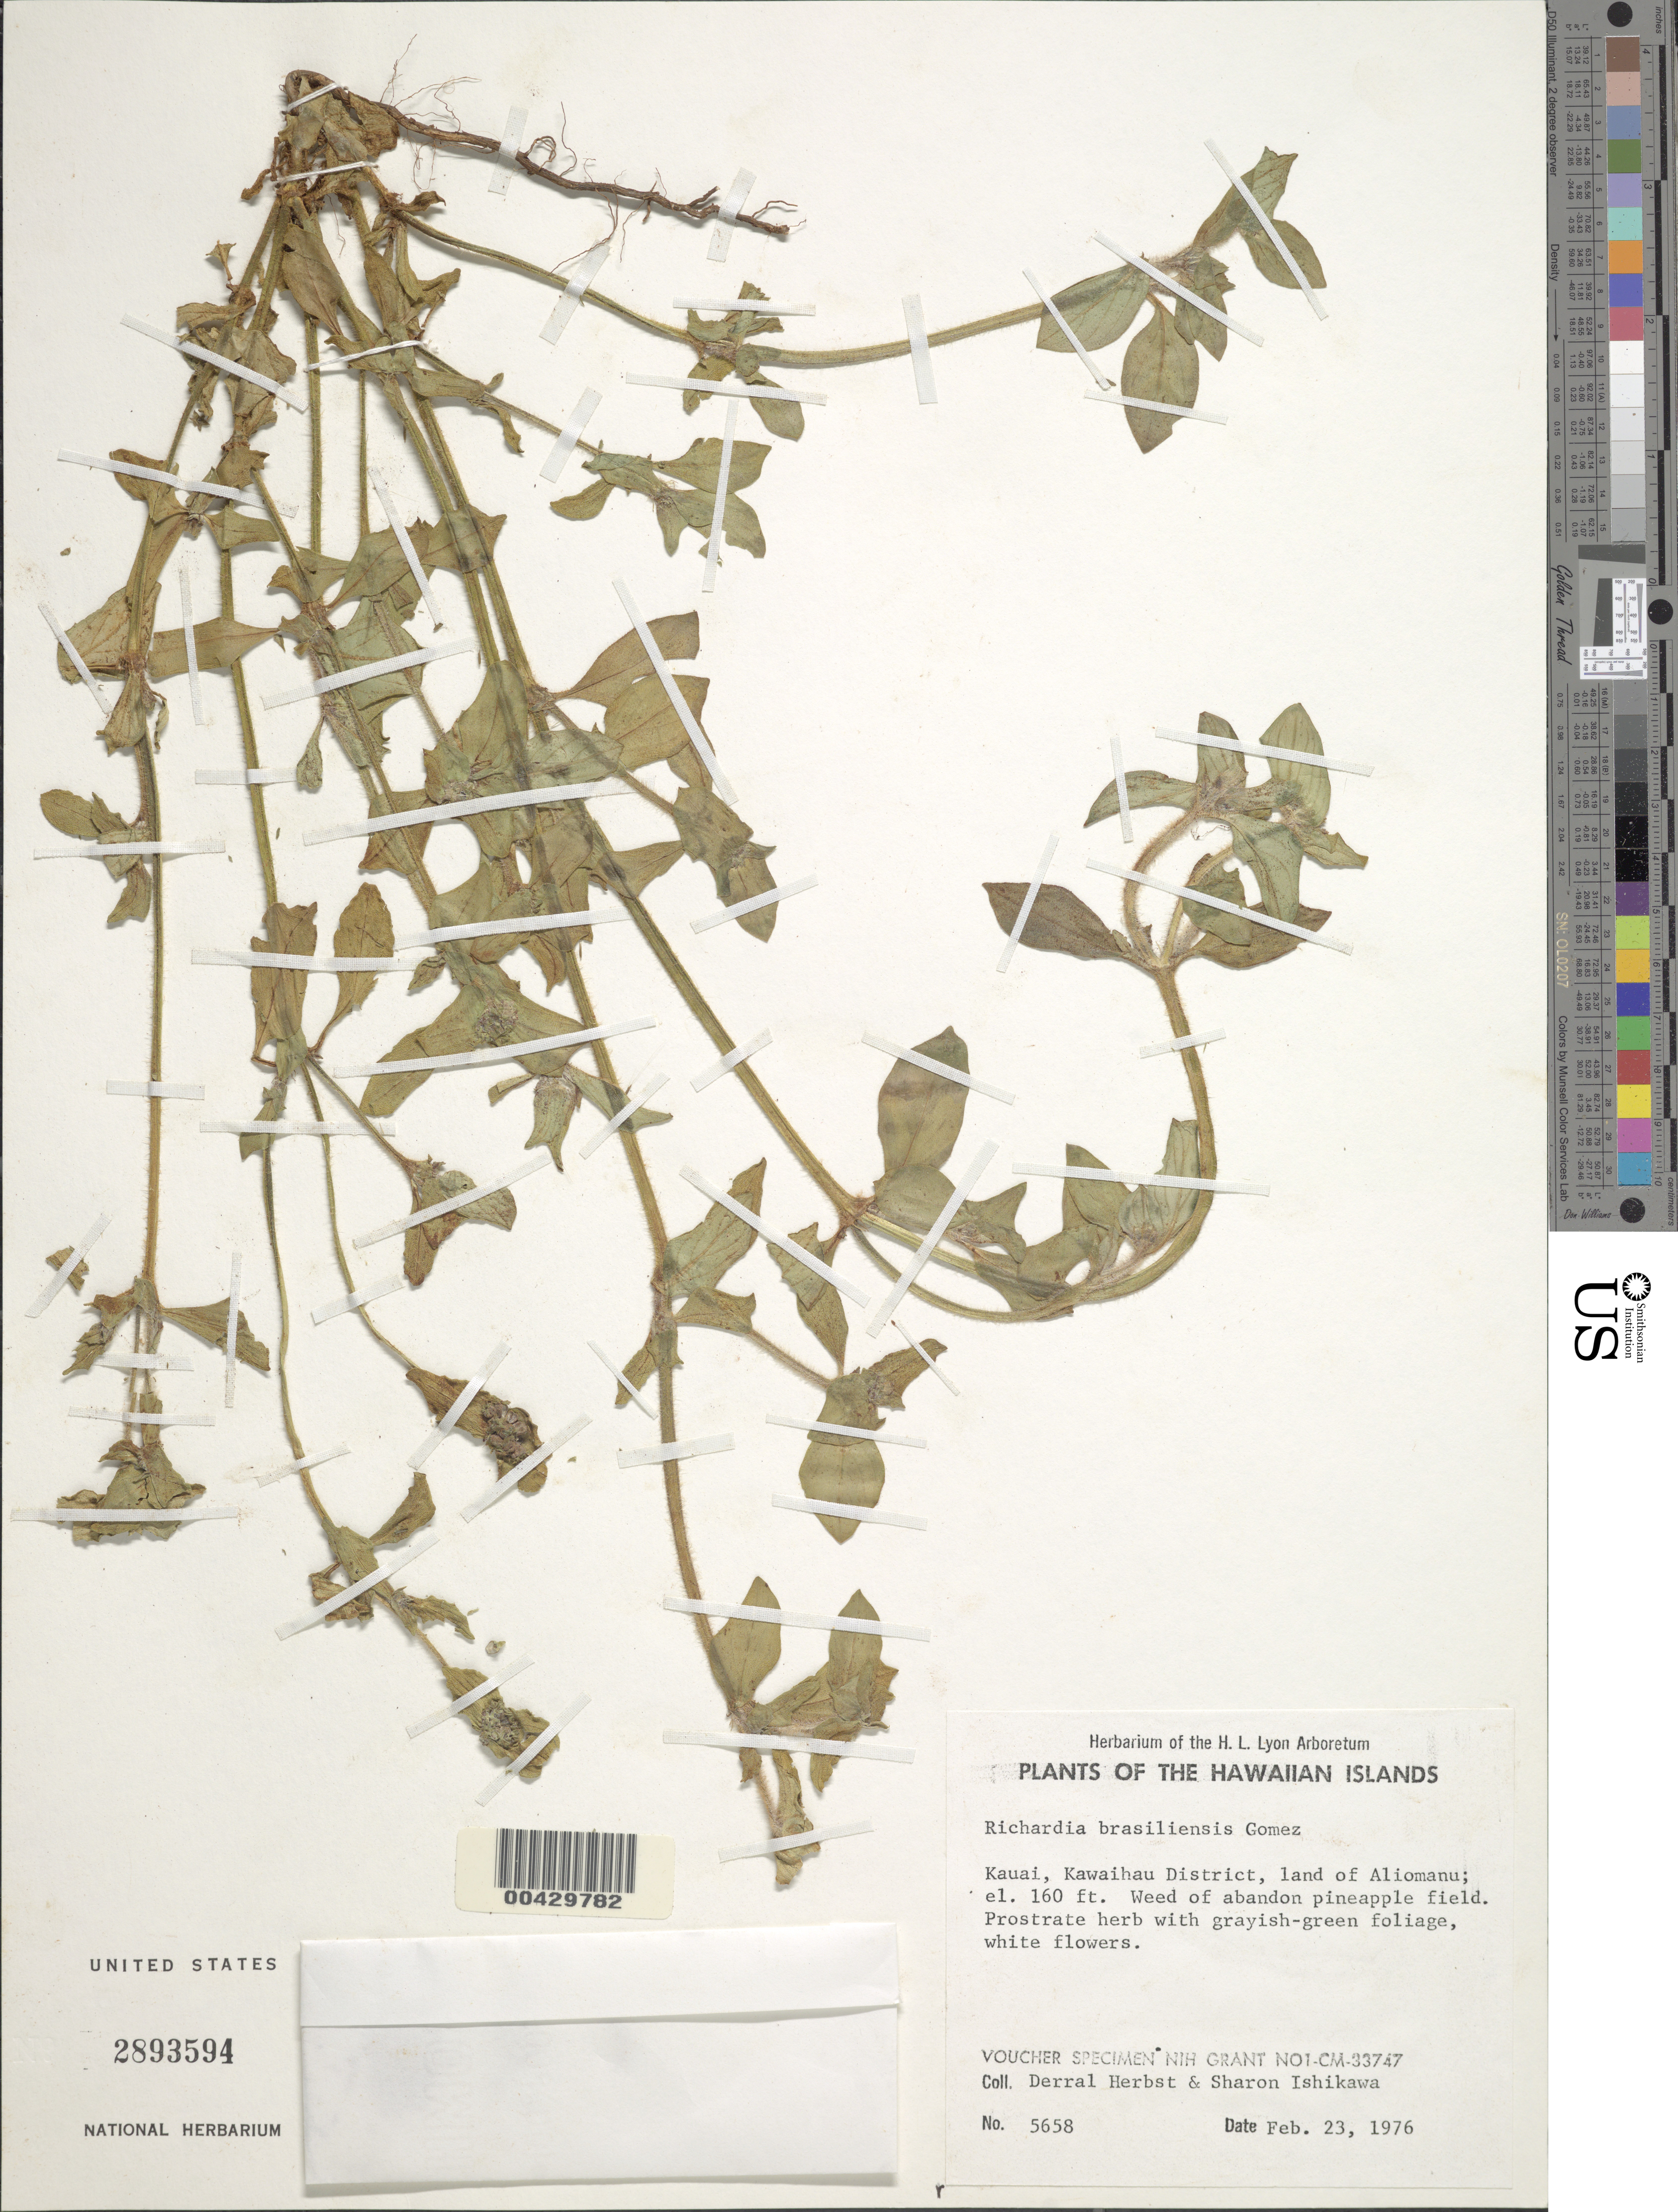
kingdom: Plantae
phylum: Tracheophyta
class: Magnoliopsida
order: Gentianales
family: Rubiaceae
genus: Richardia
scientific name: Richardia brasiliensis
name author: Gomes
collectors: D. R. Herbst & S. Ishikawa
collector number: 5658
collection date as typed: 23 Feb 1976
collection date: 1976-02-23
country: United States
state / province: Hawaii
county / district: Kauai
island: Kaua'i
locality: Kawaihau District, land of Aliomanu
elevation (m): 49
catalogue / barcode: US 2893594